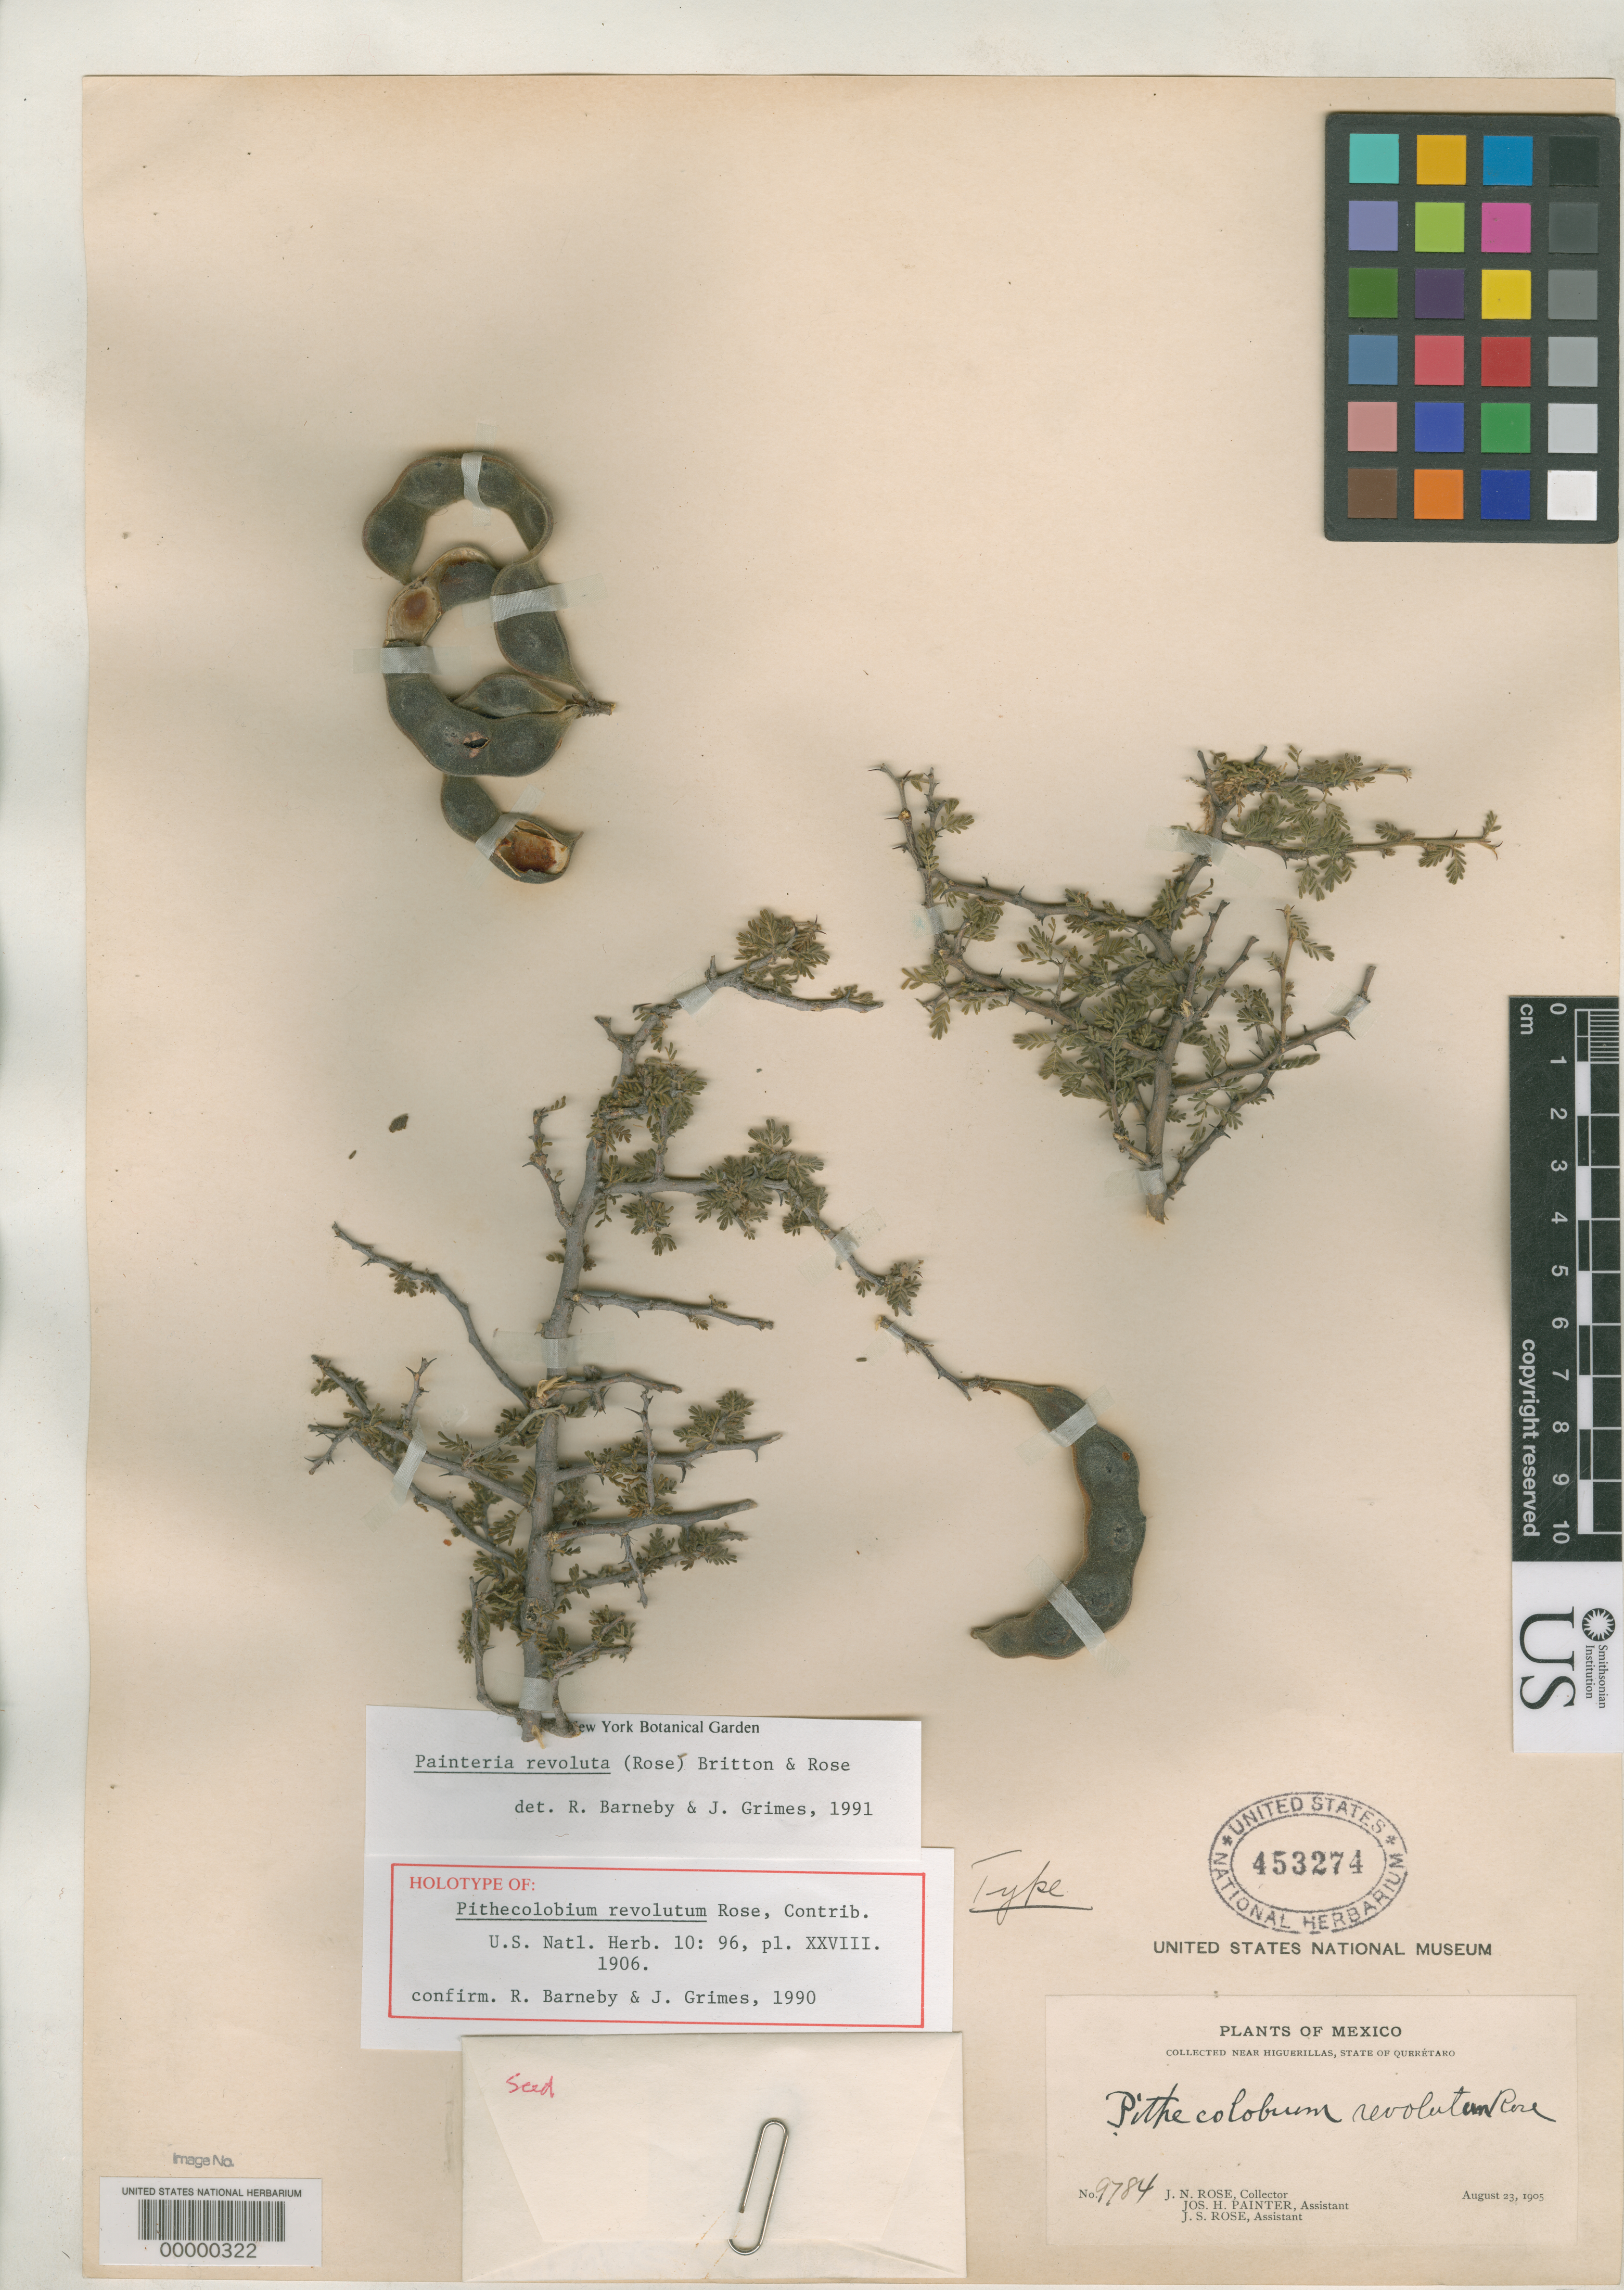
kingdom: Plantae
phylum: Tracheophyta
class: Magnoliopsida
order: Fabales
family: Fabaceae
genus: Pithecellobium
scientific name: Pithecellobium revolutum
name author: Rose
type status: Holotype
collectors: J. N. Rose, J. H. Painter & J. S. Rose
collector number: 9784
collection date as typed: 23 Aug 1905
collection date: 1905-08-23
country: Mexico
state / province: Querétaro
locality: S of Higuerillas.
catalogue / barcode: US 453274